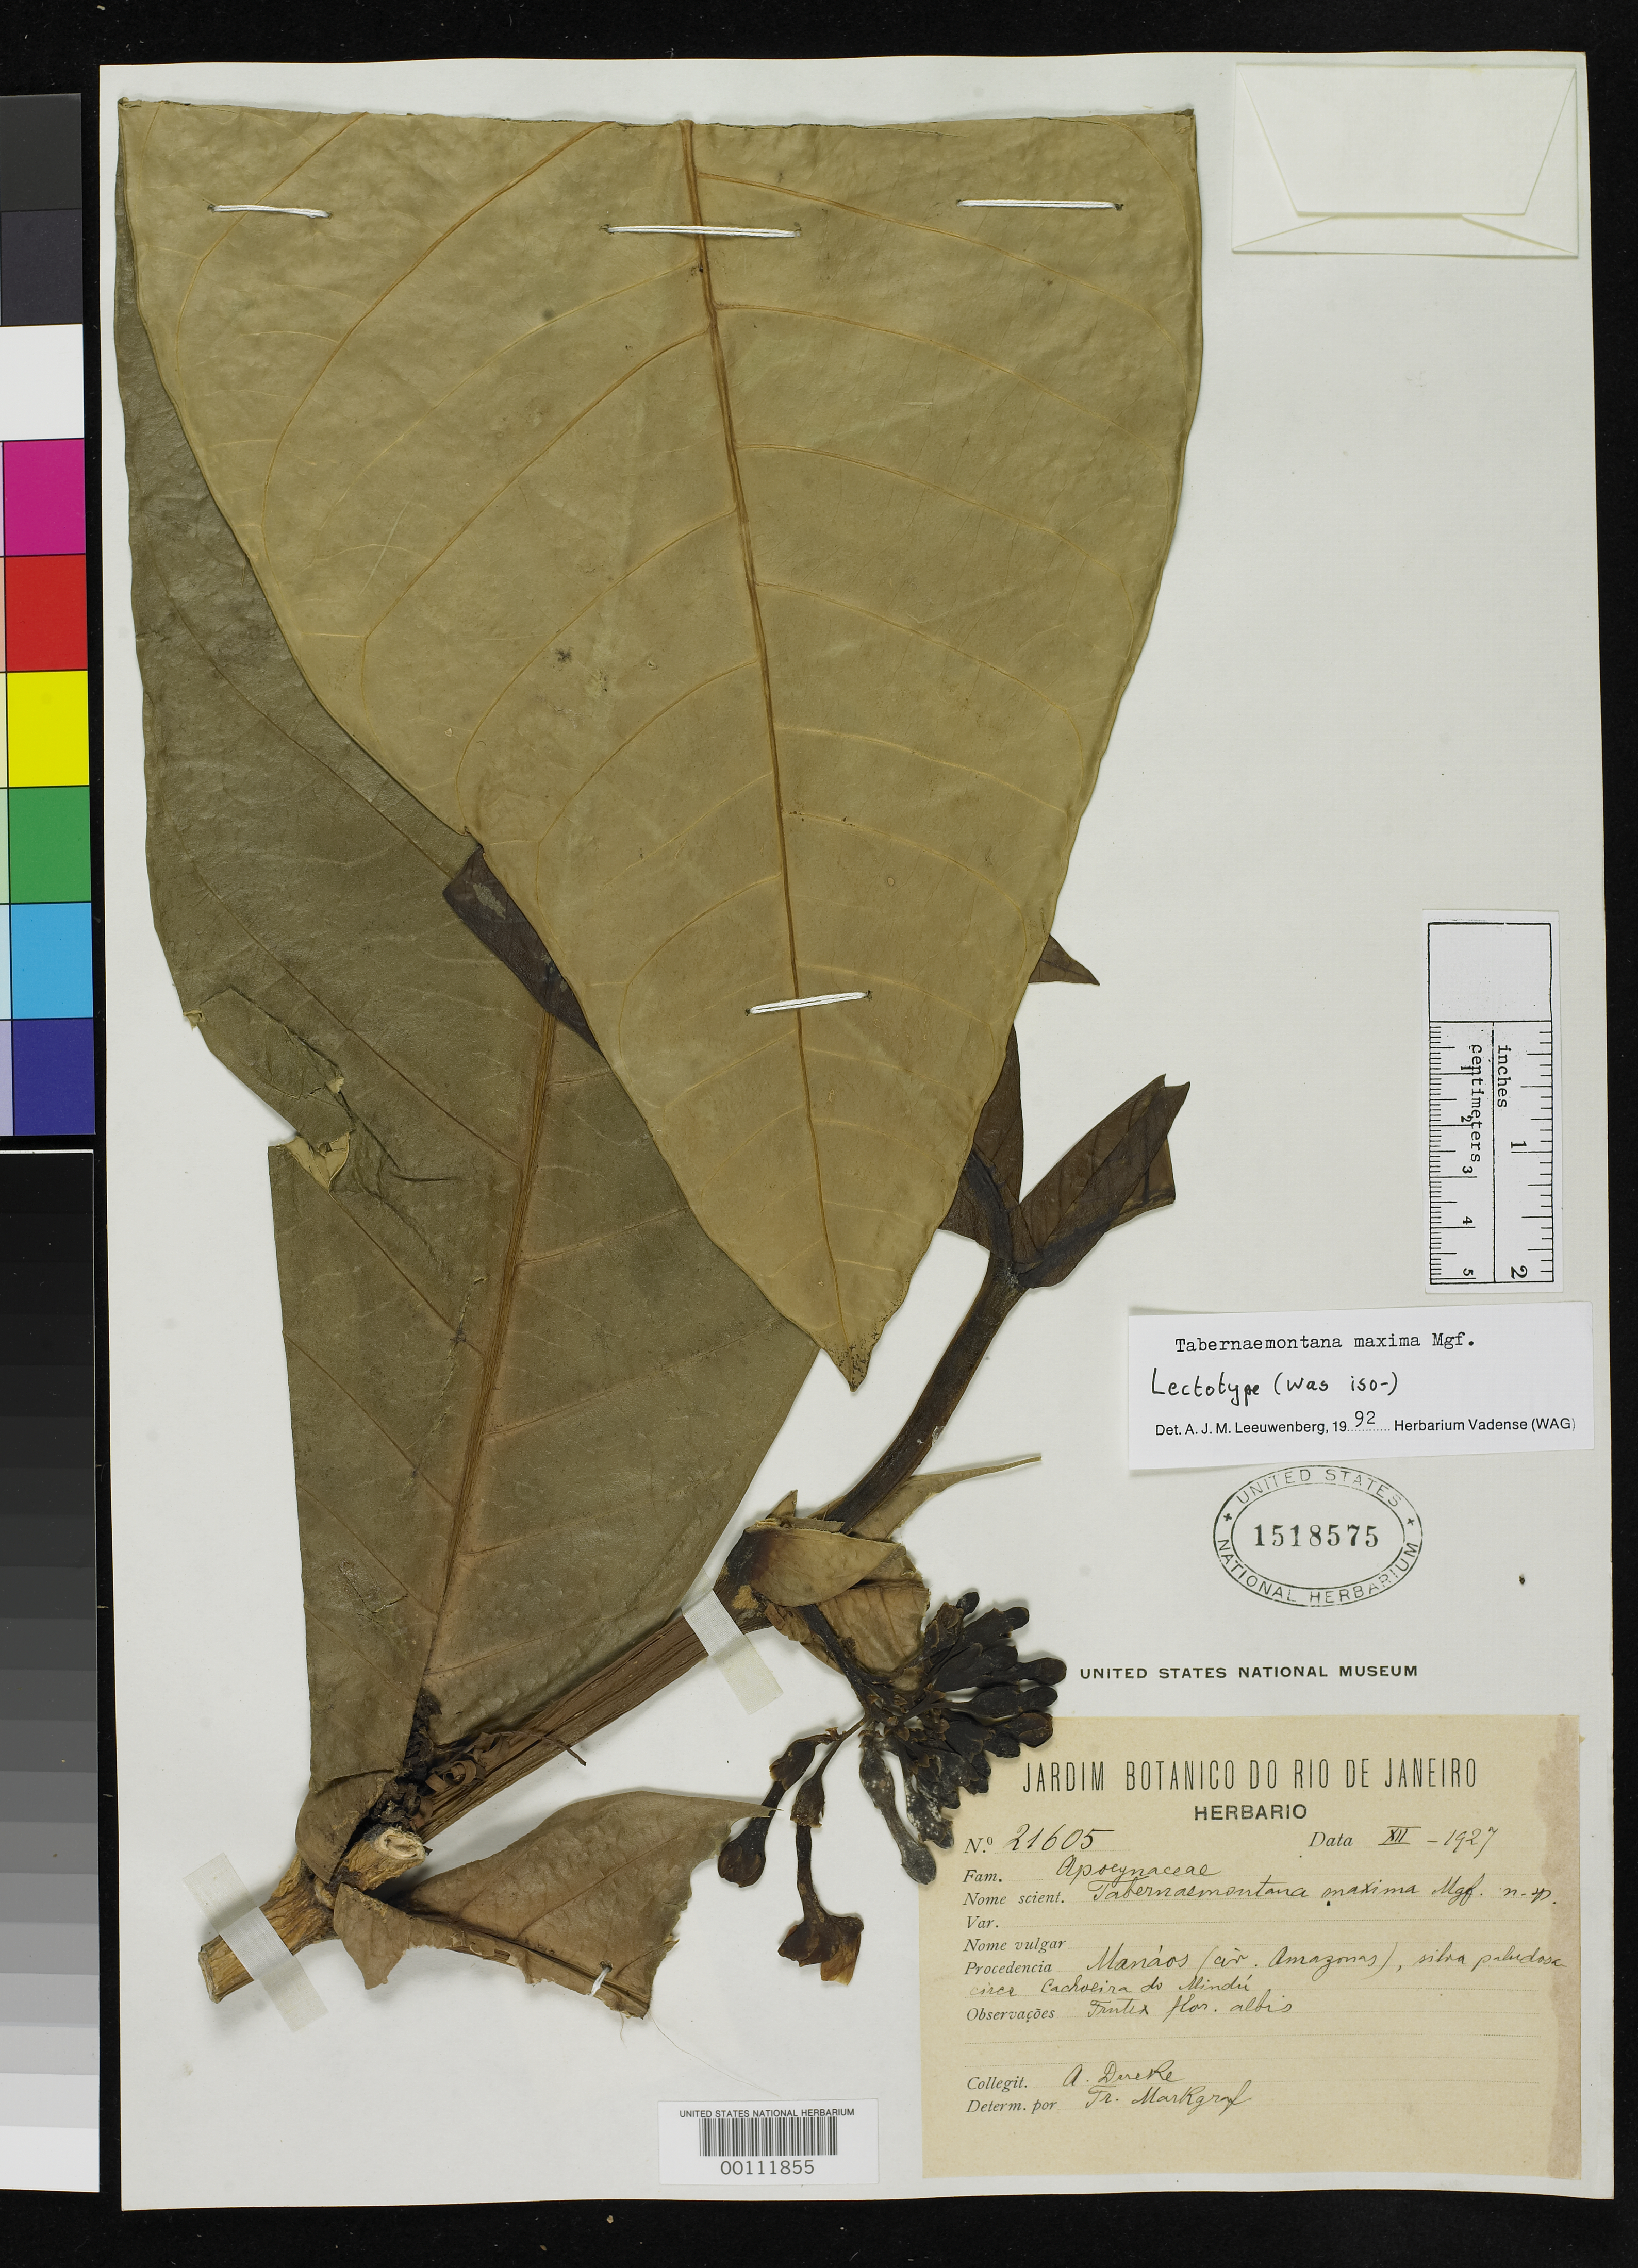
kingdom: Plantae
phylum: Tracheophyta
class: Magnoliopsida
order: Gentianales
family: Apocynaceae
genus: Tabernaemontana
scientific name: Tabernaemontana maxima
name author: Markgr.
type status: Lectotype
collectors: A. Ducke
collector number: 21605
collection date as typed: Dec 1927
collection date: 1927-12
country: Brazil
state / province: Amazonas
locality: Manos, near Cachoeira Domindu.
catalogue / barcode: US 1518575